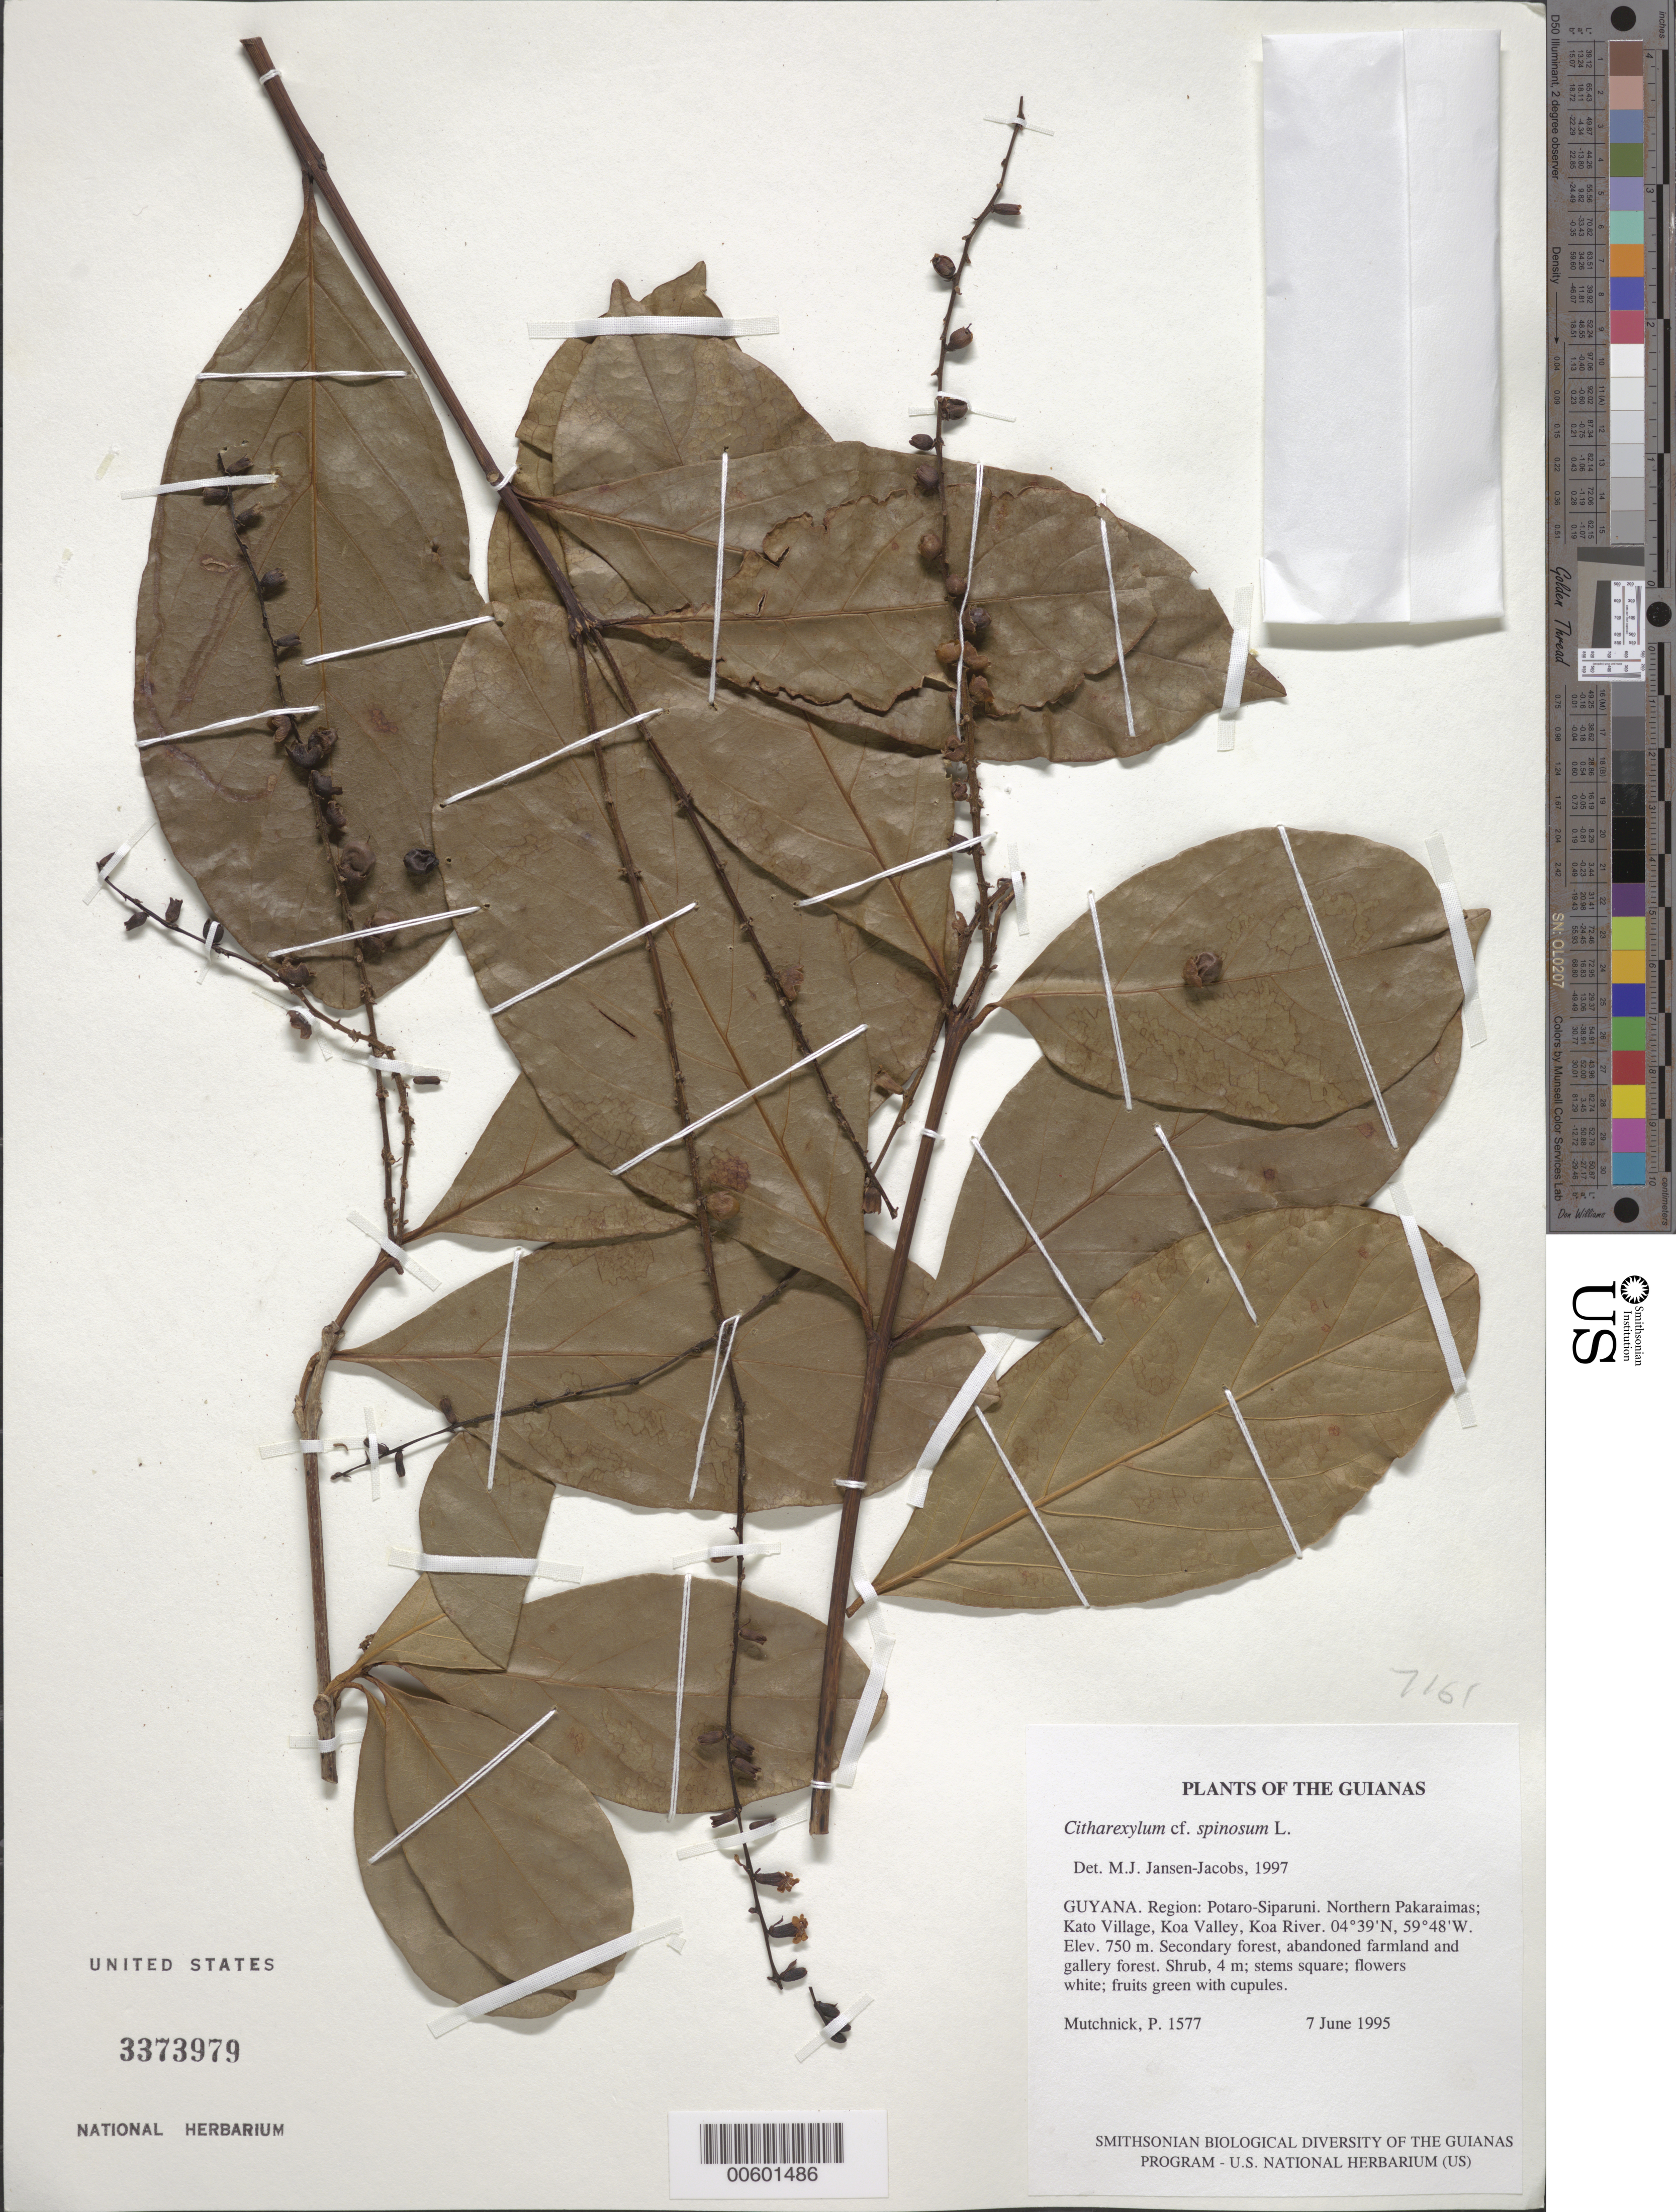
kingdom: Plantae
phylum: Tracheophyta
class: Magnoliopsida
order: Lamiales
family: Verbenaceae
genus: Citharexylum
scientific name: Citharexylum spinosum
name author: L.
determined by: Jansen-Jacobs, M. J., (U), Nationaal Herbarium Nederland, Utrecht University branch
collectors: P. Mutchnick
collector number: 1577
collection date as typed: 7 June 1995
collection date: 1995-06-07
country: Guyana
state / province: Potaro-Siparuni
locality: Northern Pakaraimas; Kato Village, Koa Valley, Koa River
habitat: Secondary forest, abandoned farmland and gallery forest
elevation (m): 750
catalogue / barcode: US 3373979